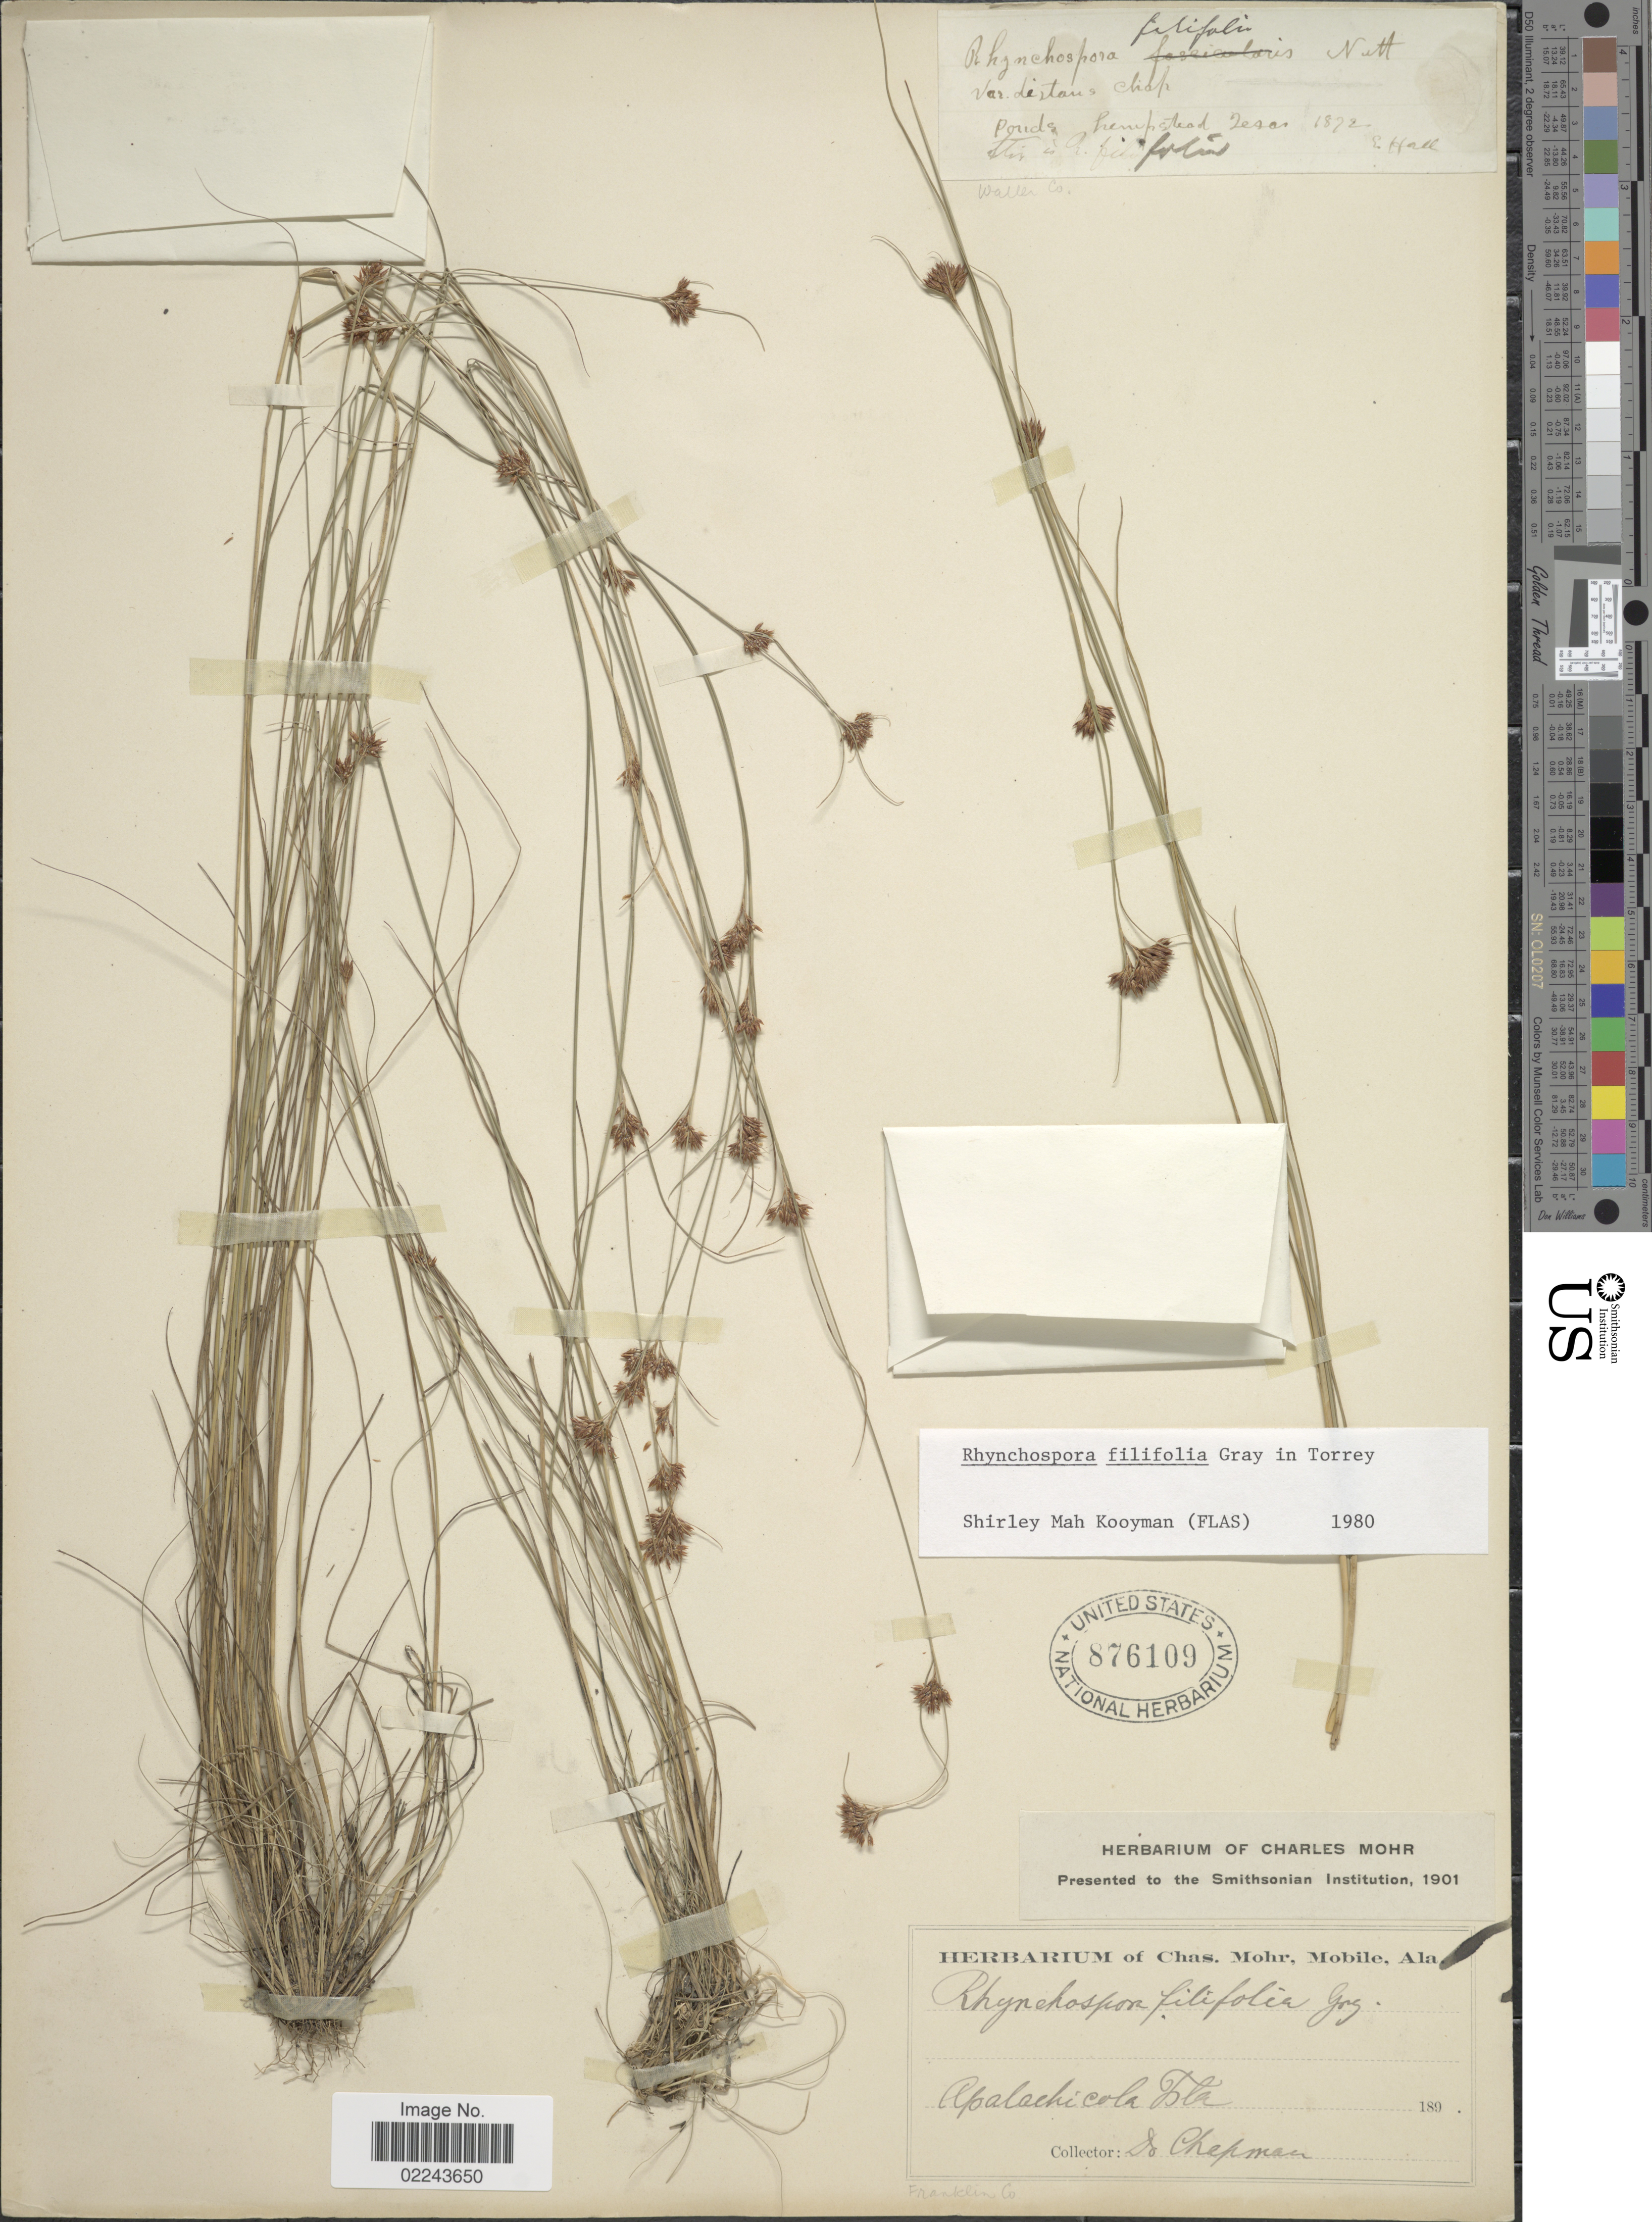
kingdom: Plantae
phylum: Tracheophyta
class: Liliopsida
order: Poales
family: Cyperaceae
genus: Rhynchospora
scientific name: Rhynchospora filifolia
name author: A. Gray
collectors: A. Chapman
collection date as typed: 189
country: United States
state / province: Florida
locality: Apalachicola, Fla. Franklin Co.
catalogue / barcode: US 876109